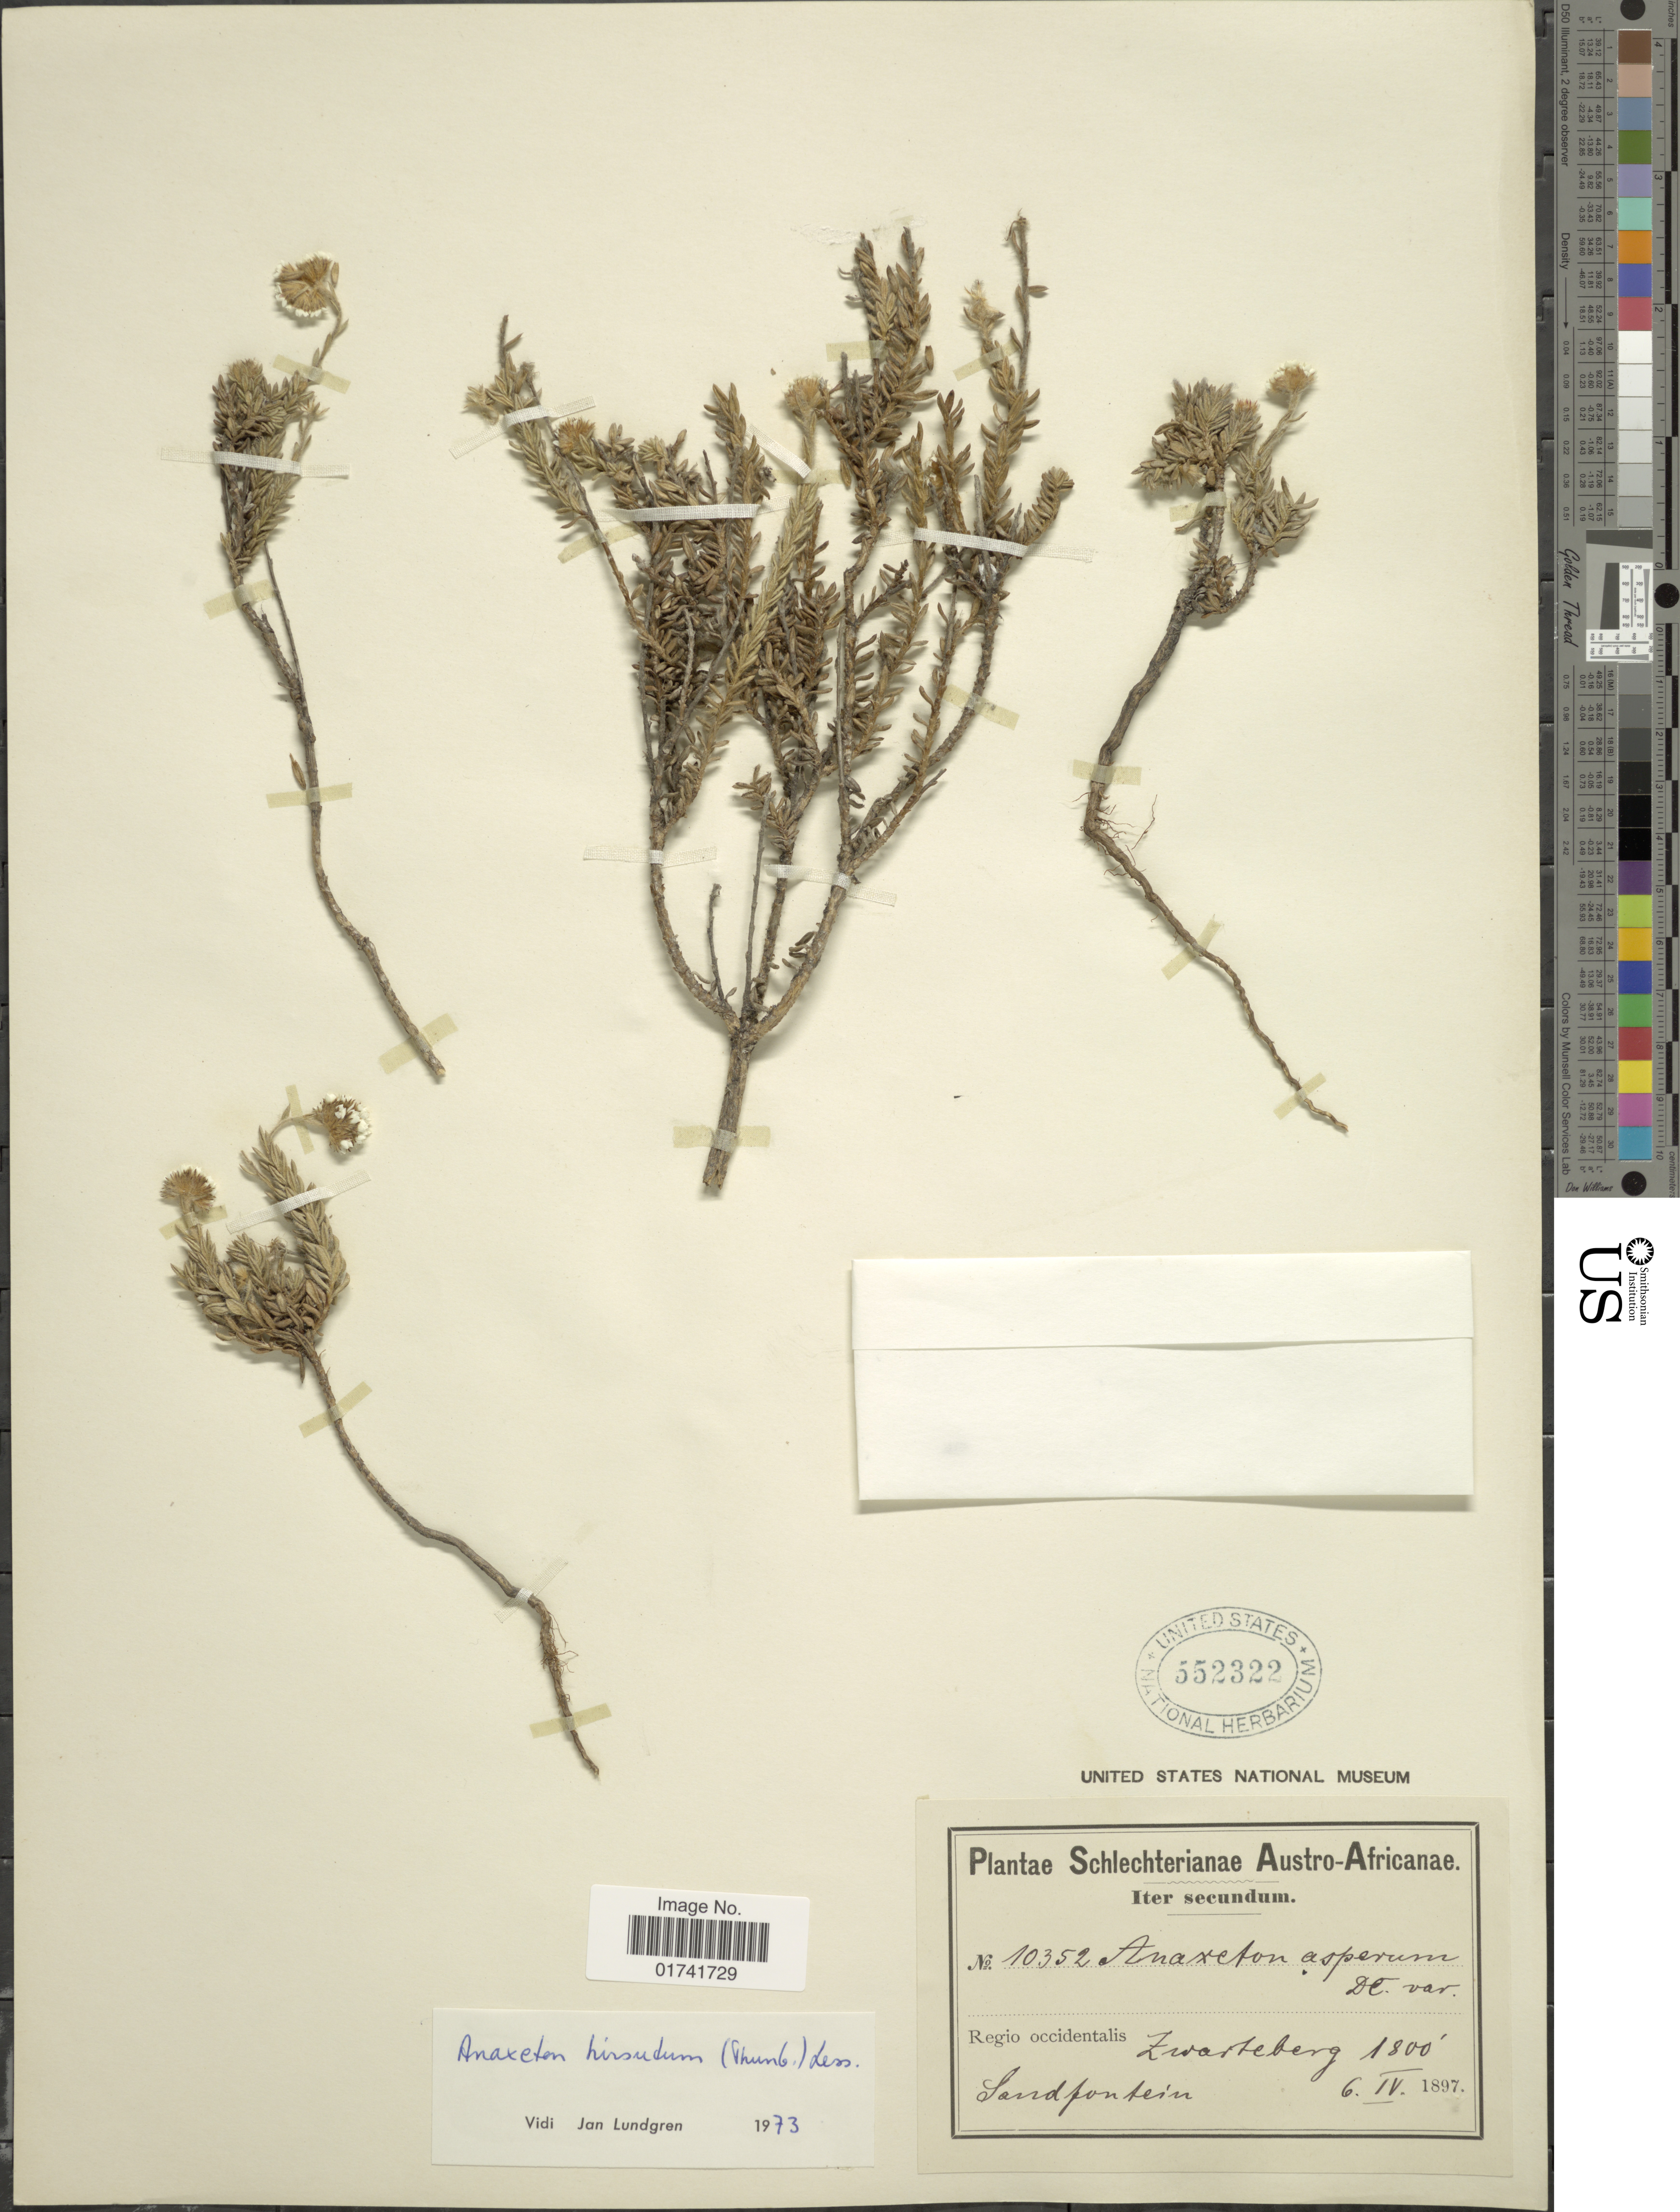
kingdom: Plantae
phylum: Tracheophyta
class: Magnoliopsida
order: Asterales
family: Asteraceae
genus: Anaxeton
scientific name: Anaxeton hirsutum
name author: (Thunb.) Less.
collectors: Schlechter, --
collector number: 10352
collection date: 1897-04-06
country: South Africa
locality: Austro-Africanae, iter secundum, Regio occidentalis Zwarteberg, Sandfontein.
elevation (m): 549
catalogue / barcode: US 552322